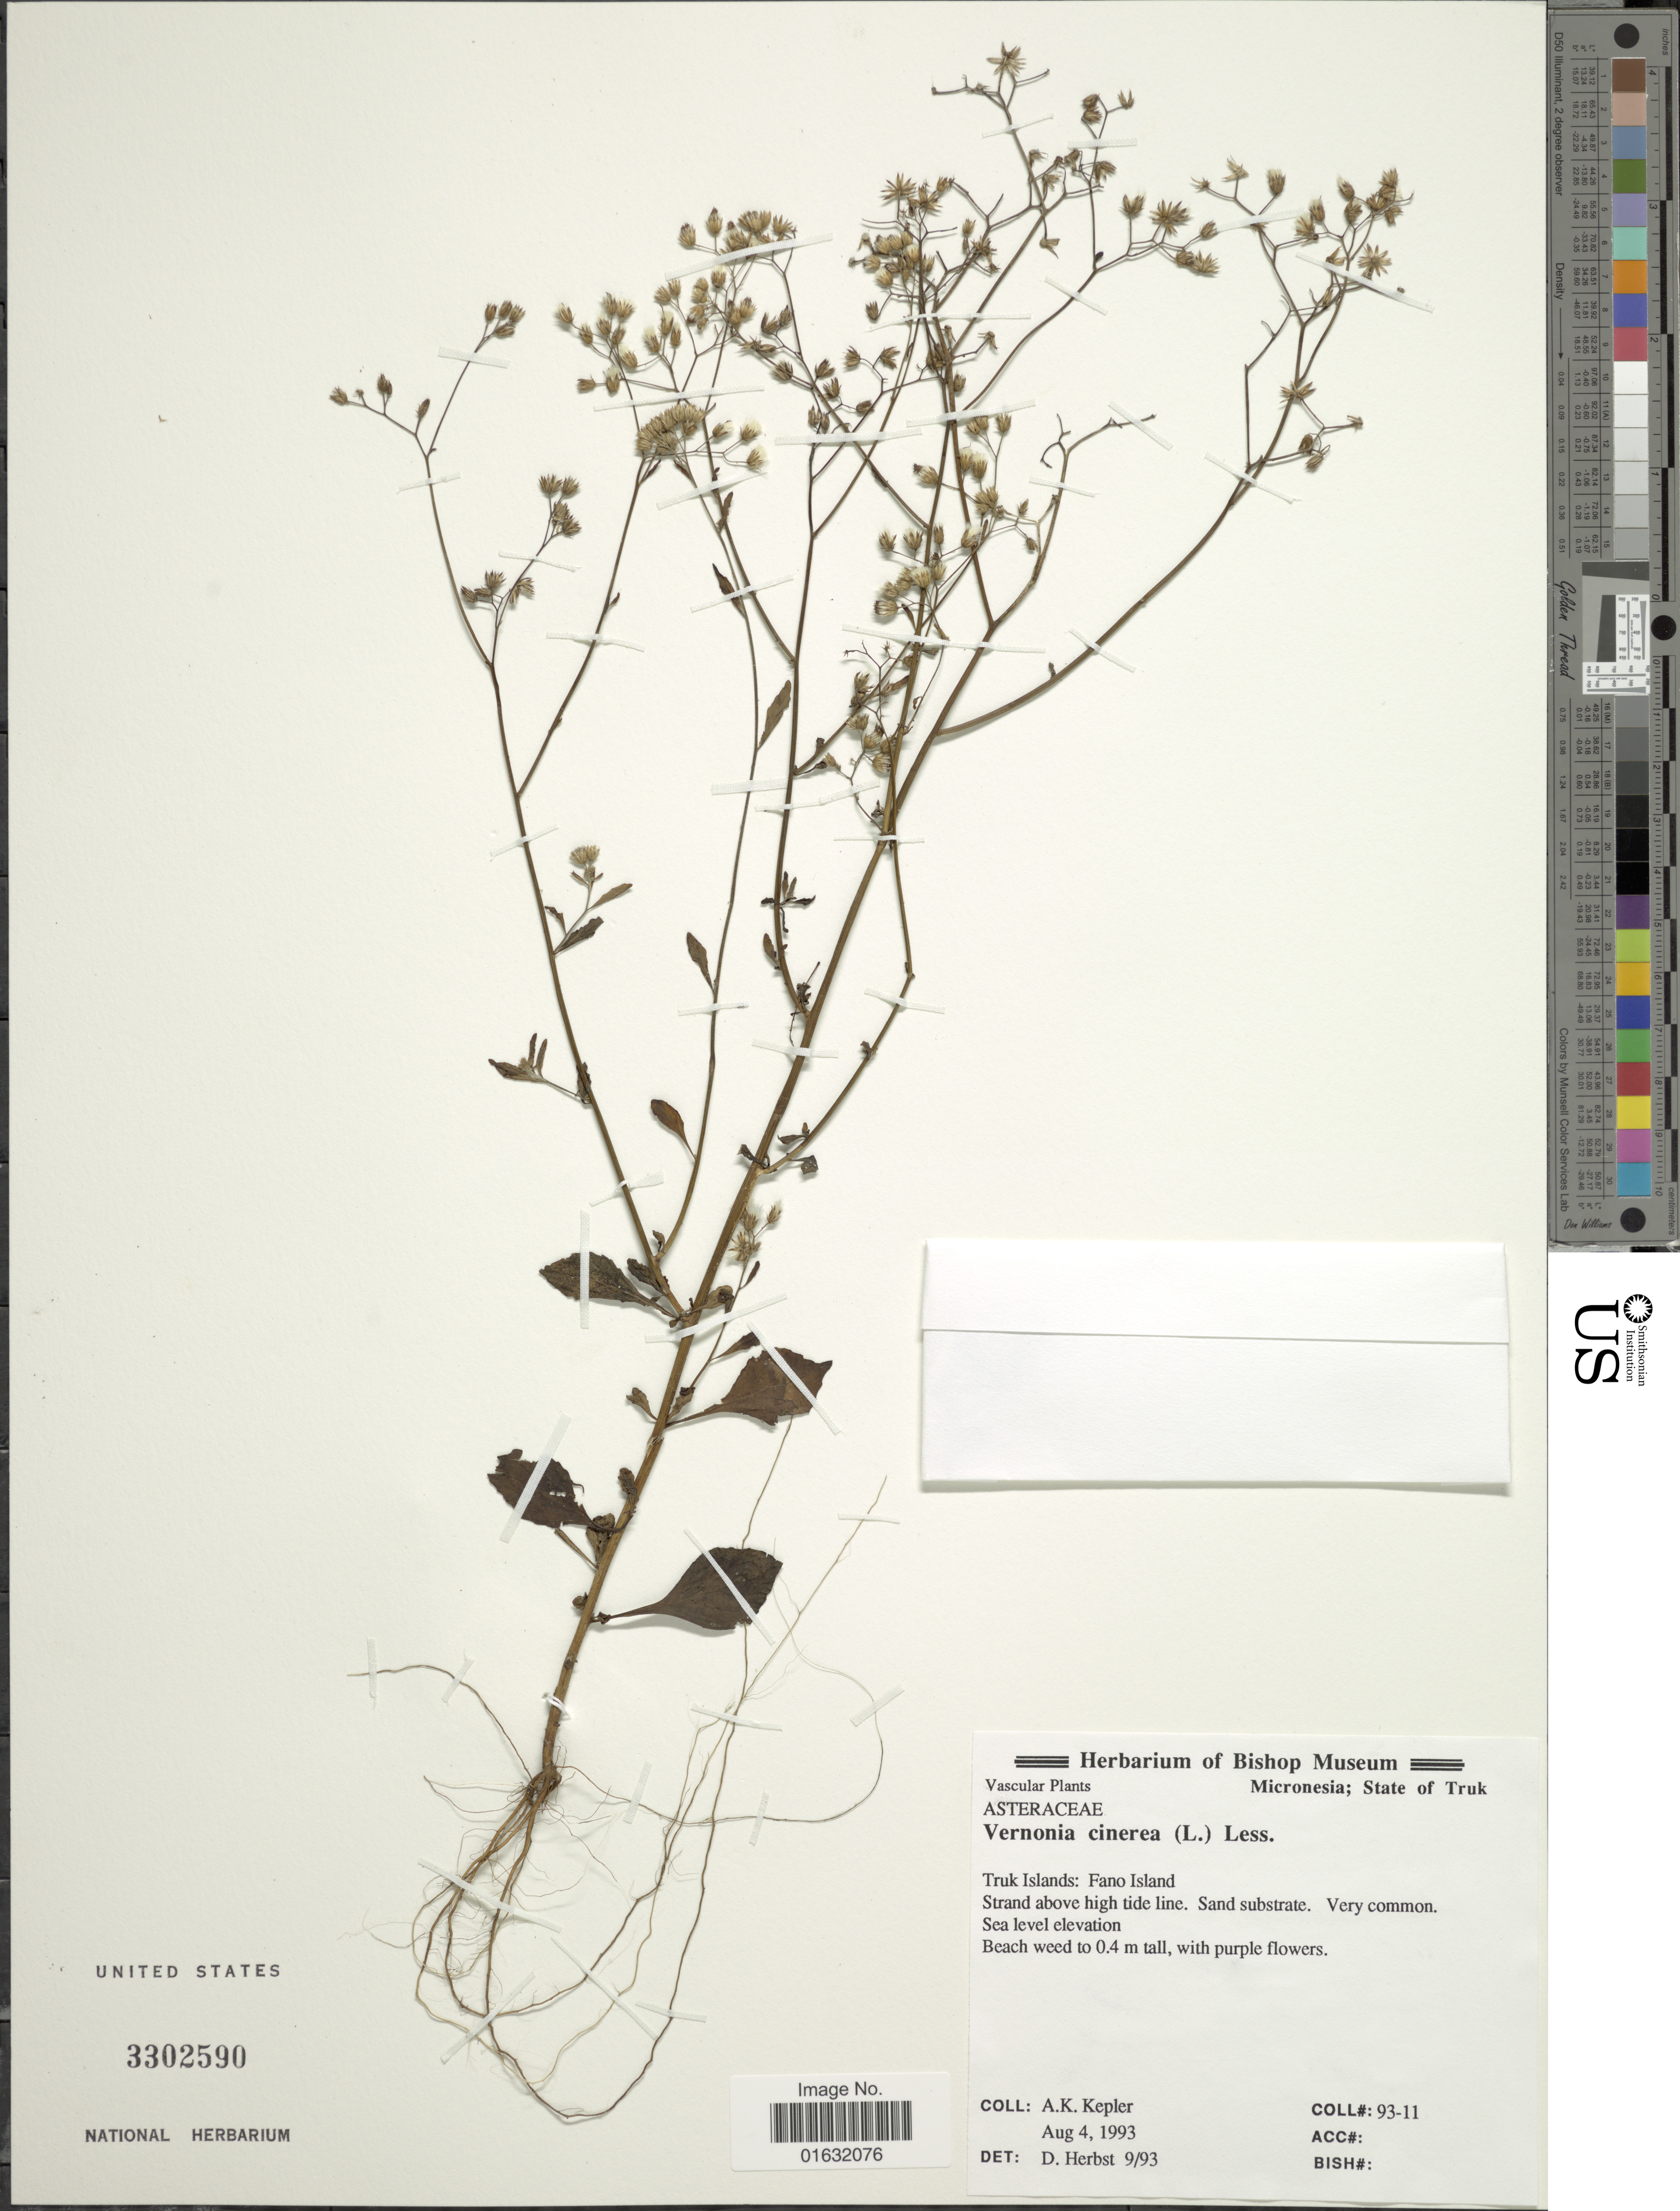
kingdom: Plantae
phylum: Tracheophyta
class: Magnoliopsida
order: Asterales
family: Asteraceae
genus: Cyanthillium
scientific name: Cyanthillium cinereum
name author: (L.) H. Rob.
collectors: A. K. Kepler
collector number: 93-11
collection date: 1993-08-04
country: Micronesia, Federated States of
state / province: Truk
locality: Truk Islands: Fano Island. Micronesia; State of Truk.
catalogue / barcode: US 3302590